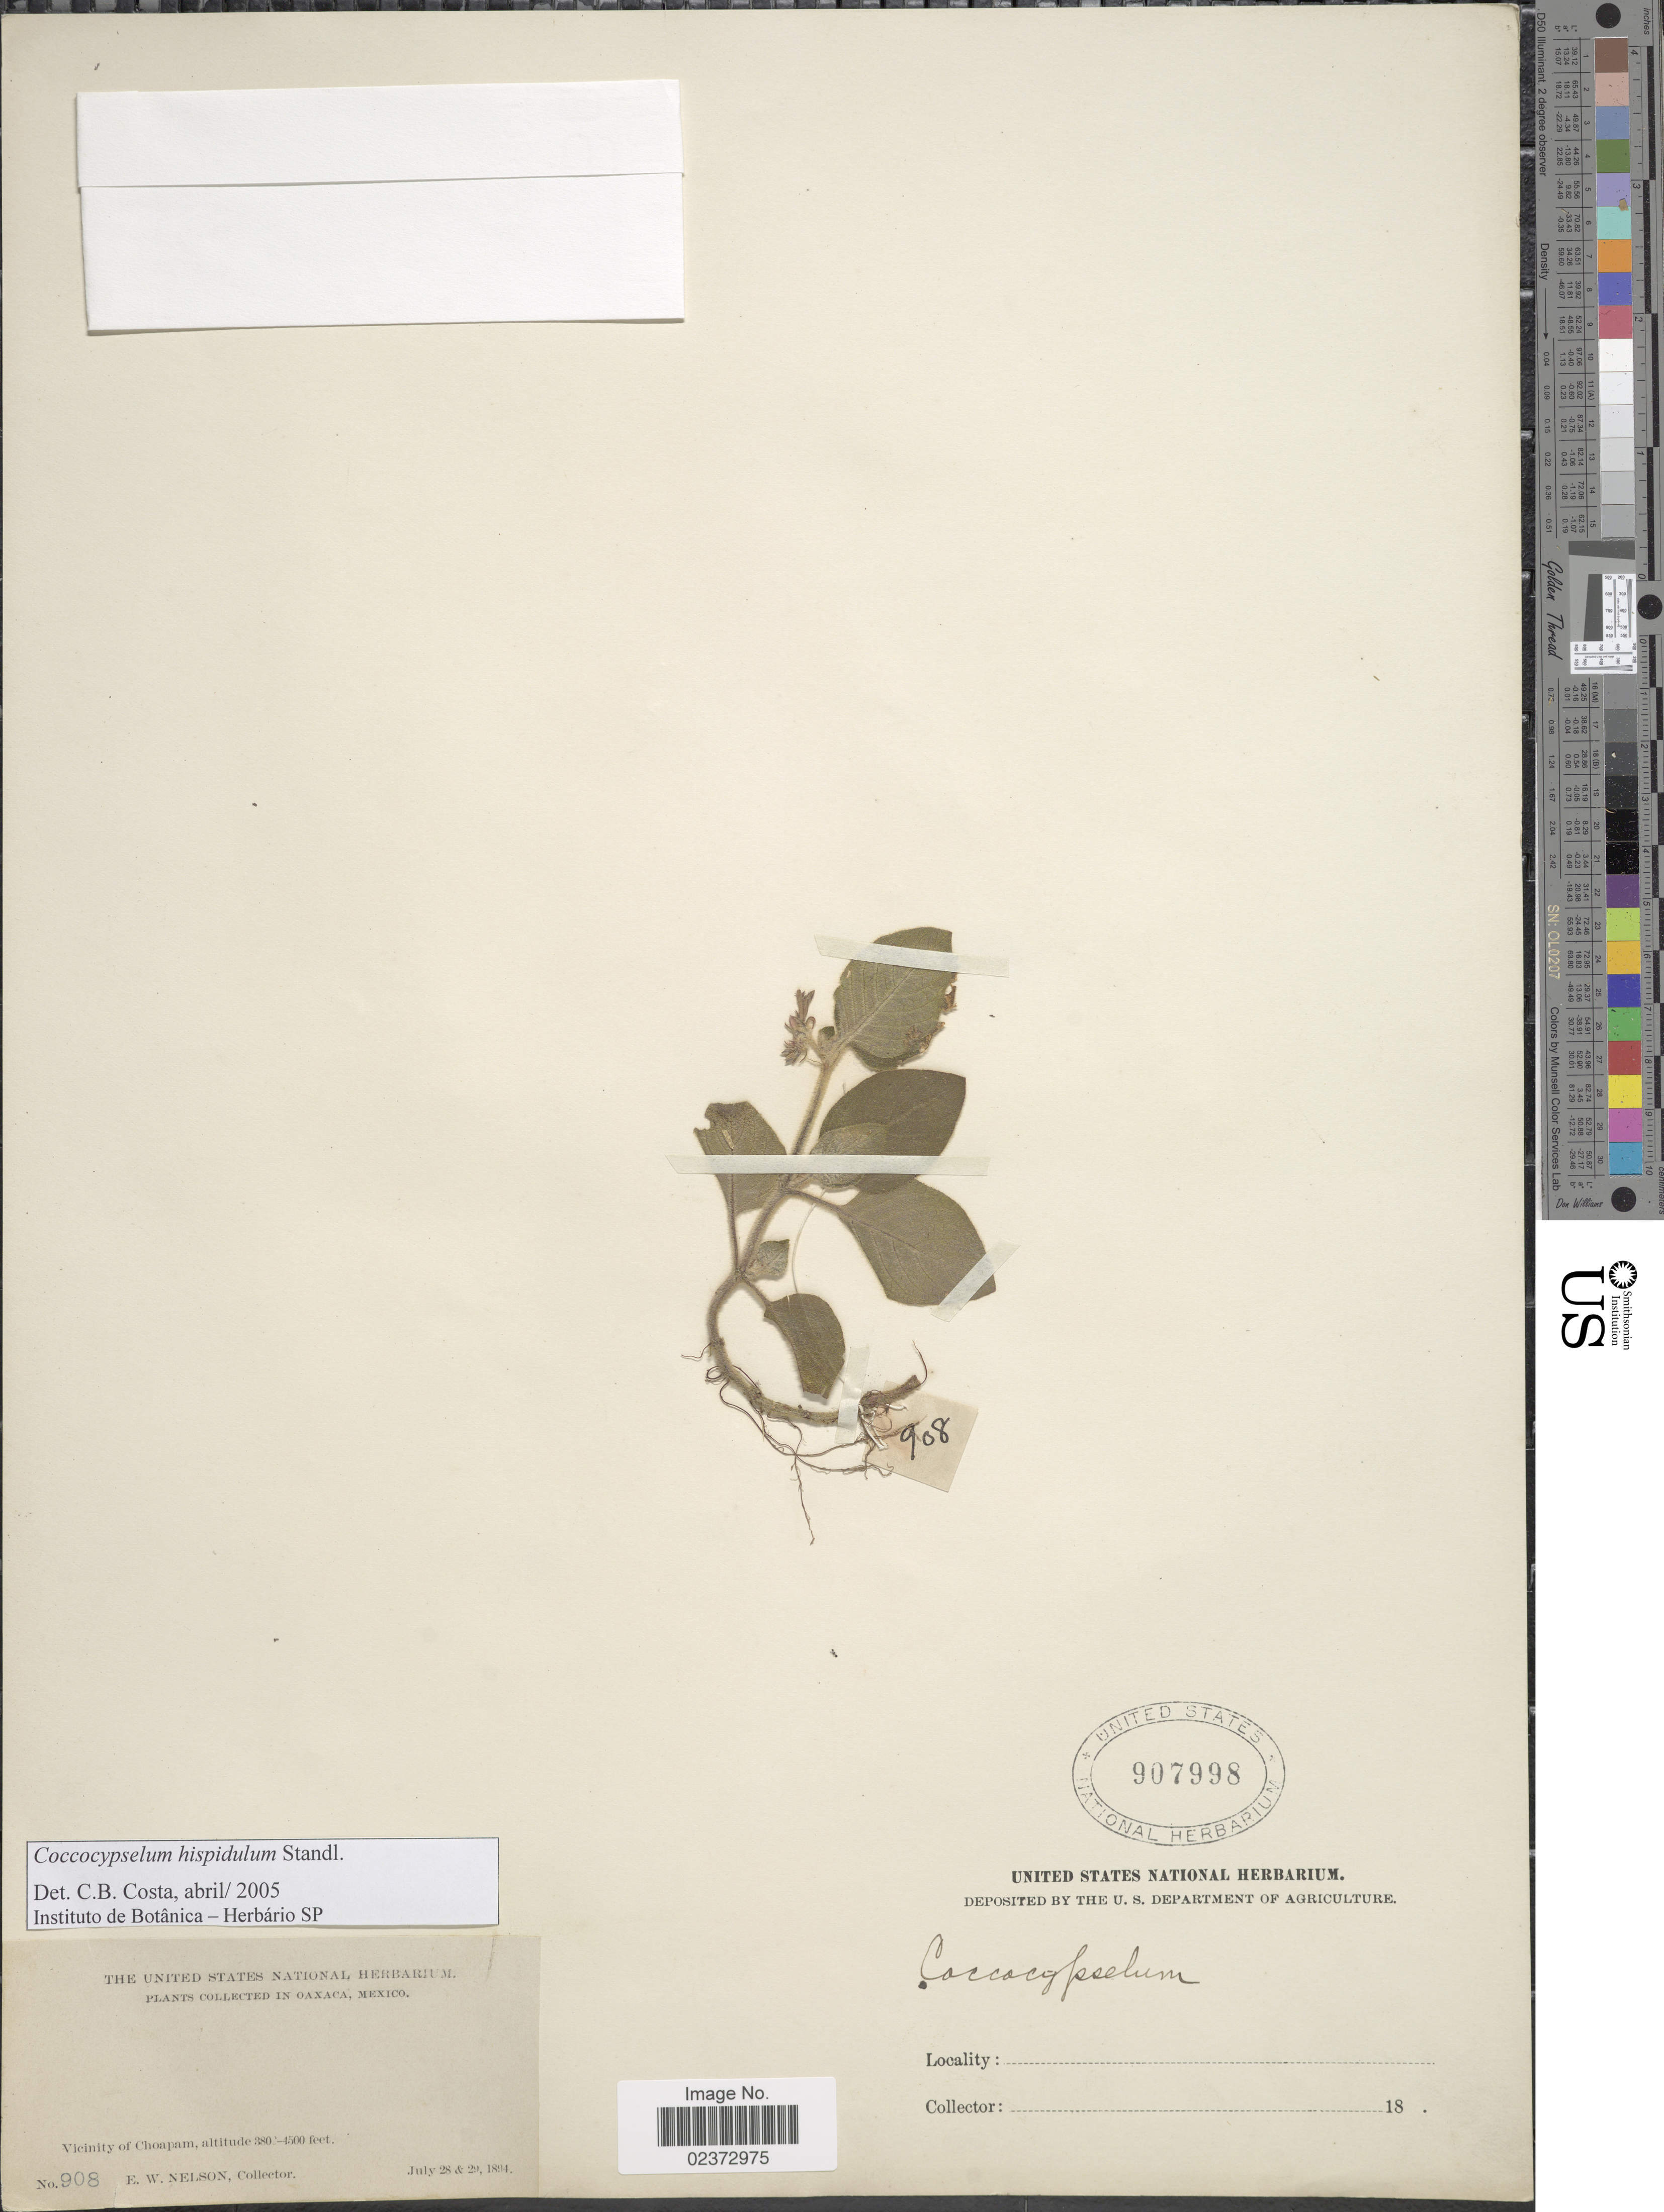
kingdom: Plantae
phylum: Tracheophyta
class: Magnoliopsida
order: Gentianales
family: Rubiaceae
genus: Coccocypselum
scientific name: Coccocypselum hispidulum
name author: (Standl.) Standl.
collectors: E. W. Nelson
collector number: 908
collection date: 1894-07-28/1894-07-29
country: Mexico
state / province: Oaxaca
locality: Vicinity of Choapam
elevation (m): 116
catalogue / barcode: US 907998